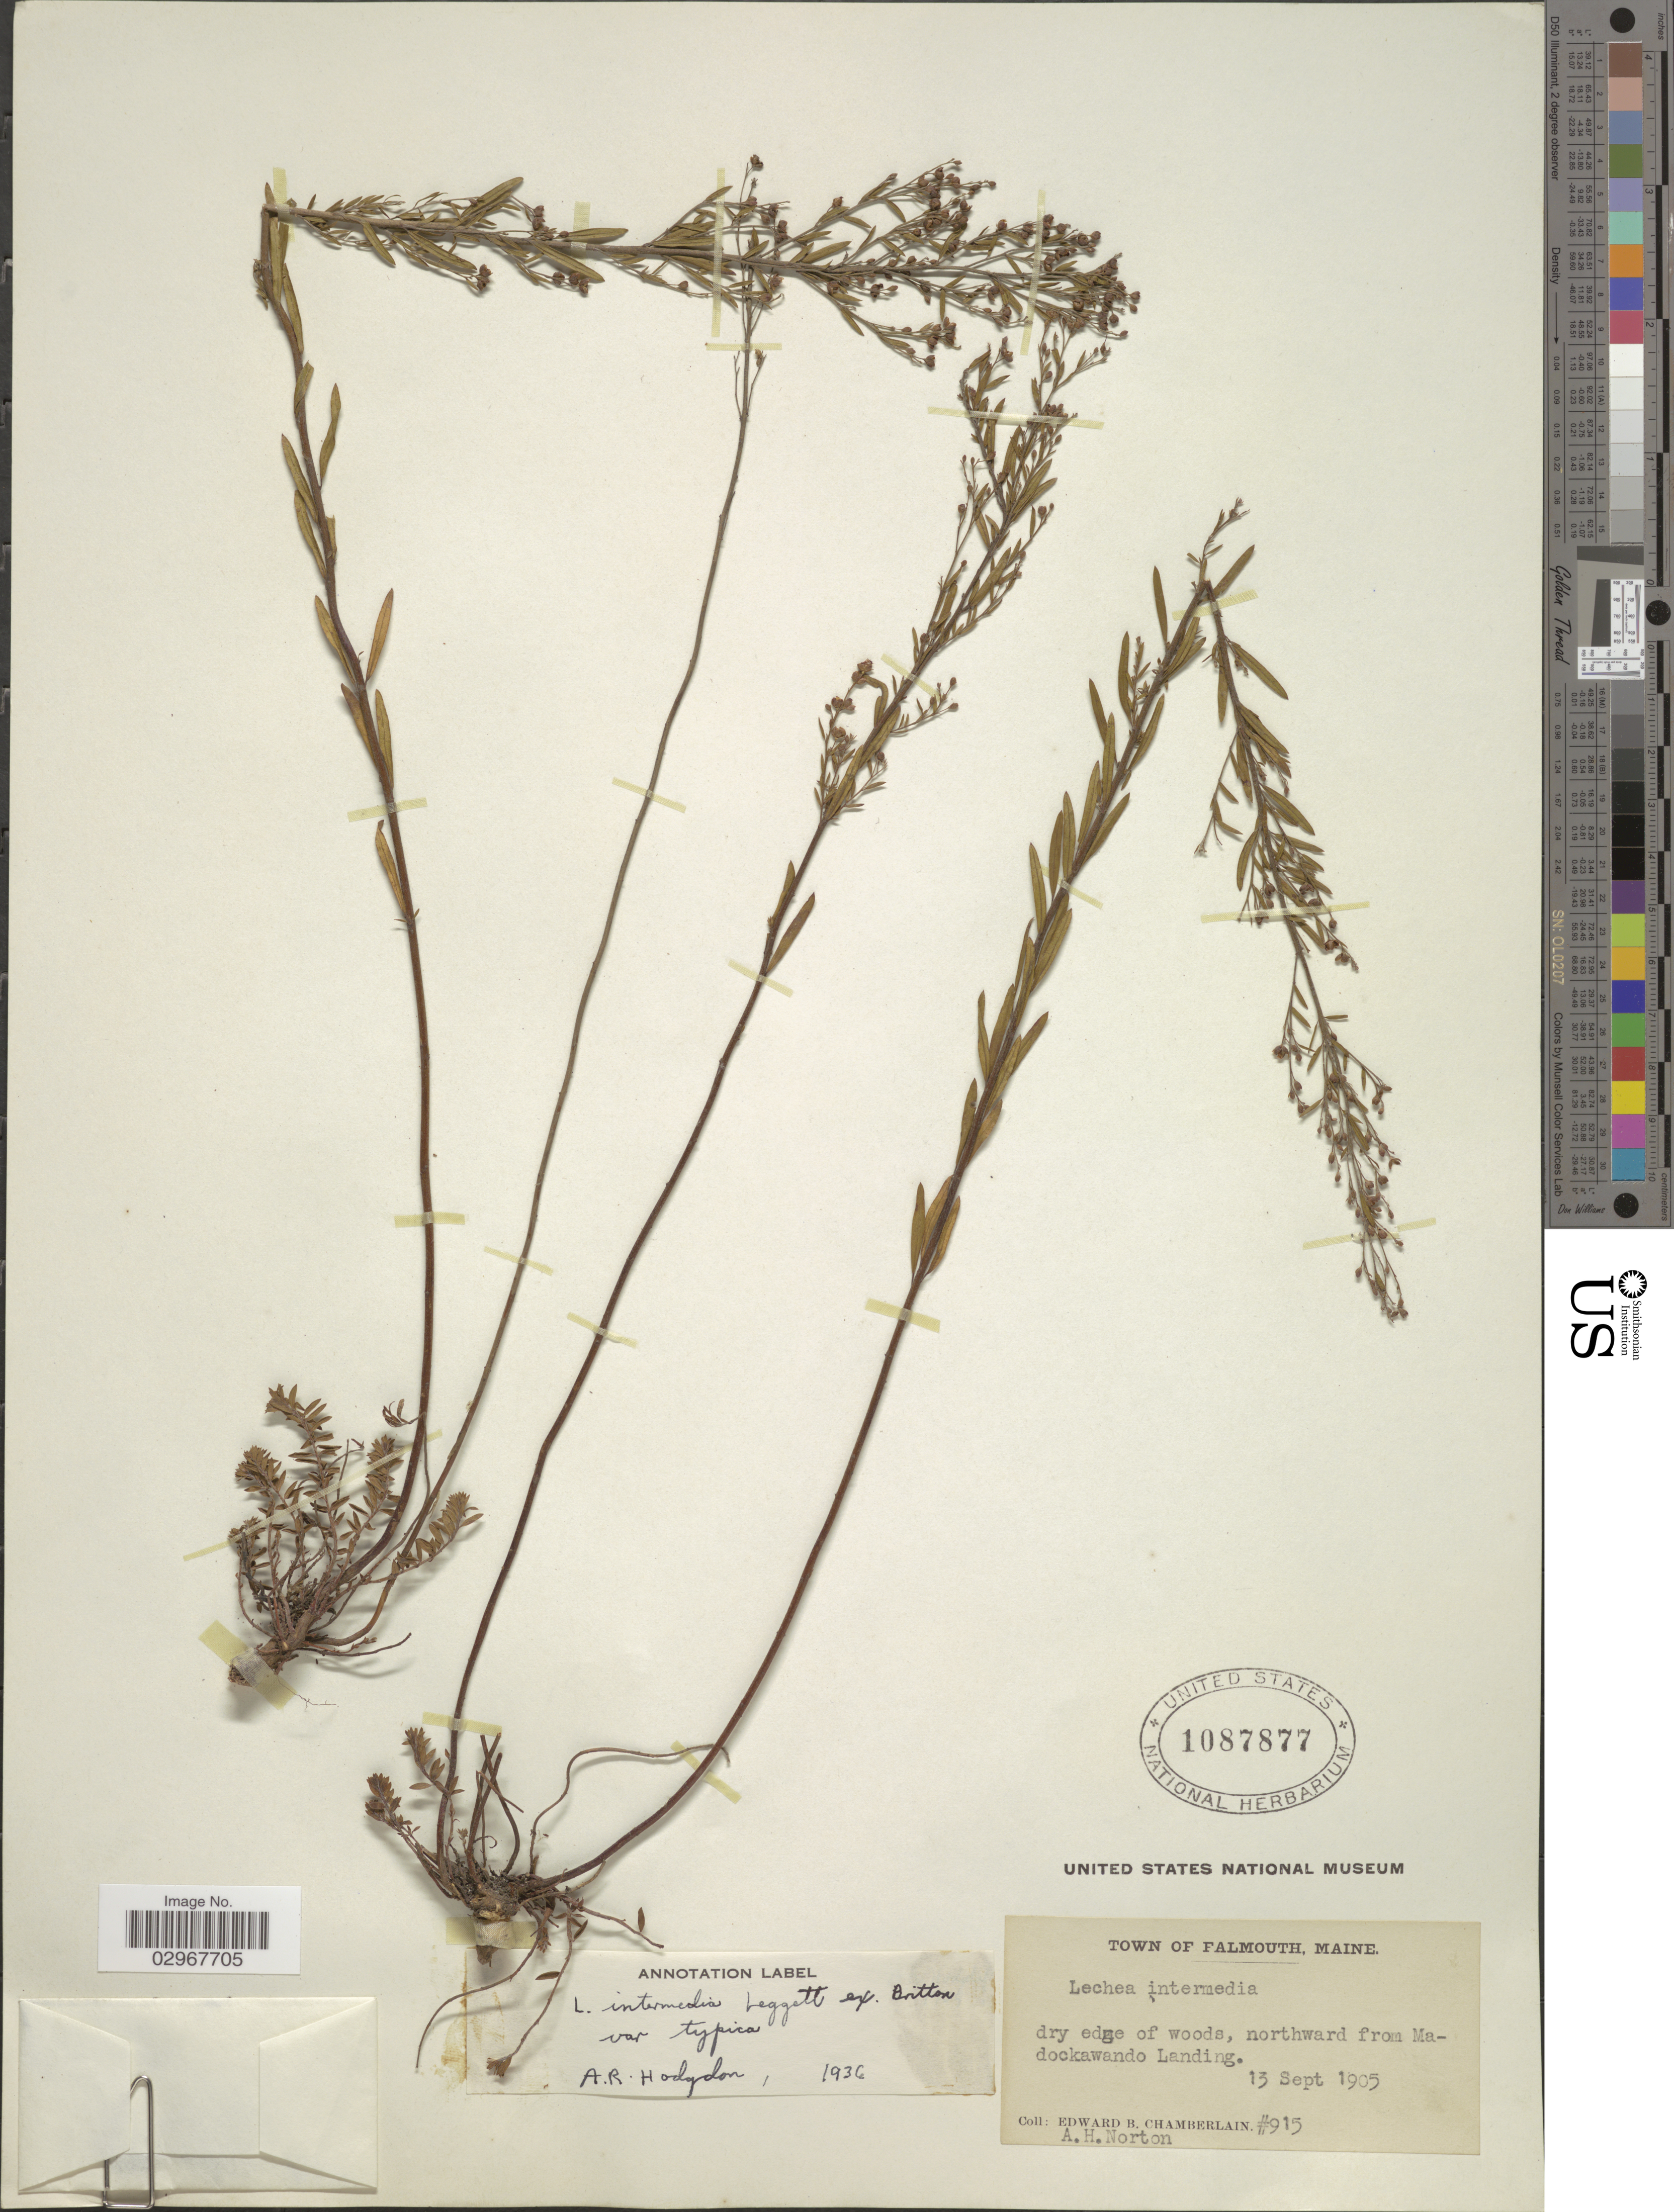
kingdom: Plantae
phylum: Tracheophyta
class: Magnoliopsida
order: Malvales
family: Cistaceae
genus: Lechea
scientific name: Lechea intermedia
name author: Legg. ex Britton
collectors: E. Chamberlain & A. Norton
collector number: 915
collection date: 1905-09-13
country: United States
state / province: Maine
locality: Town of Falmouth. Northward from Madockawando Landing.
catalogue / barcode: US 1087877